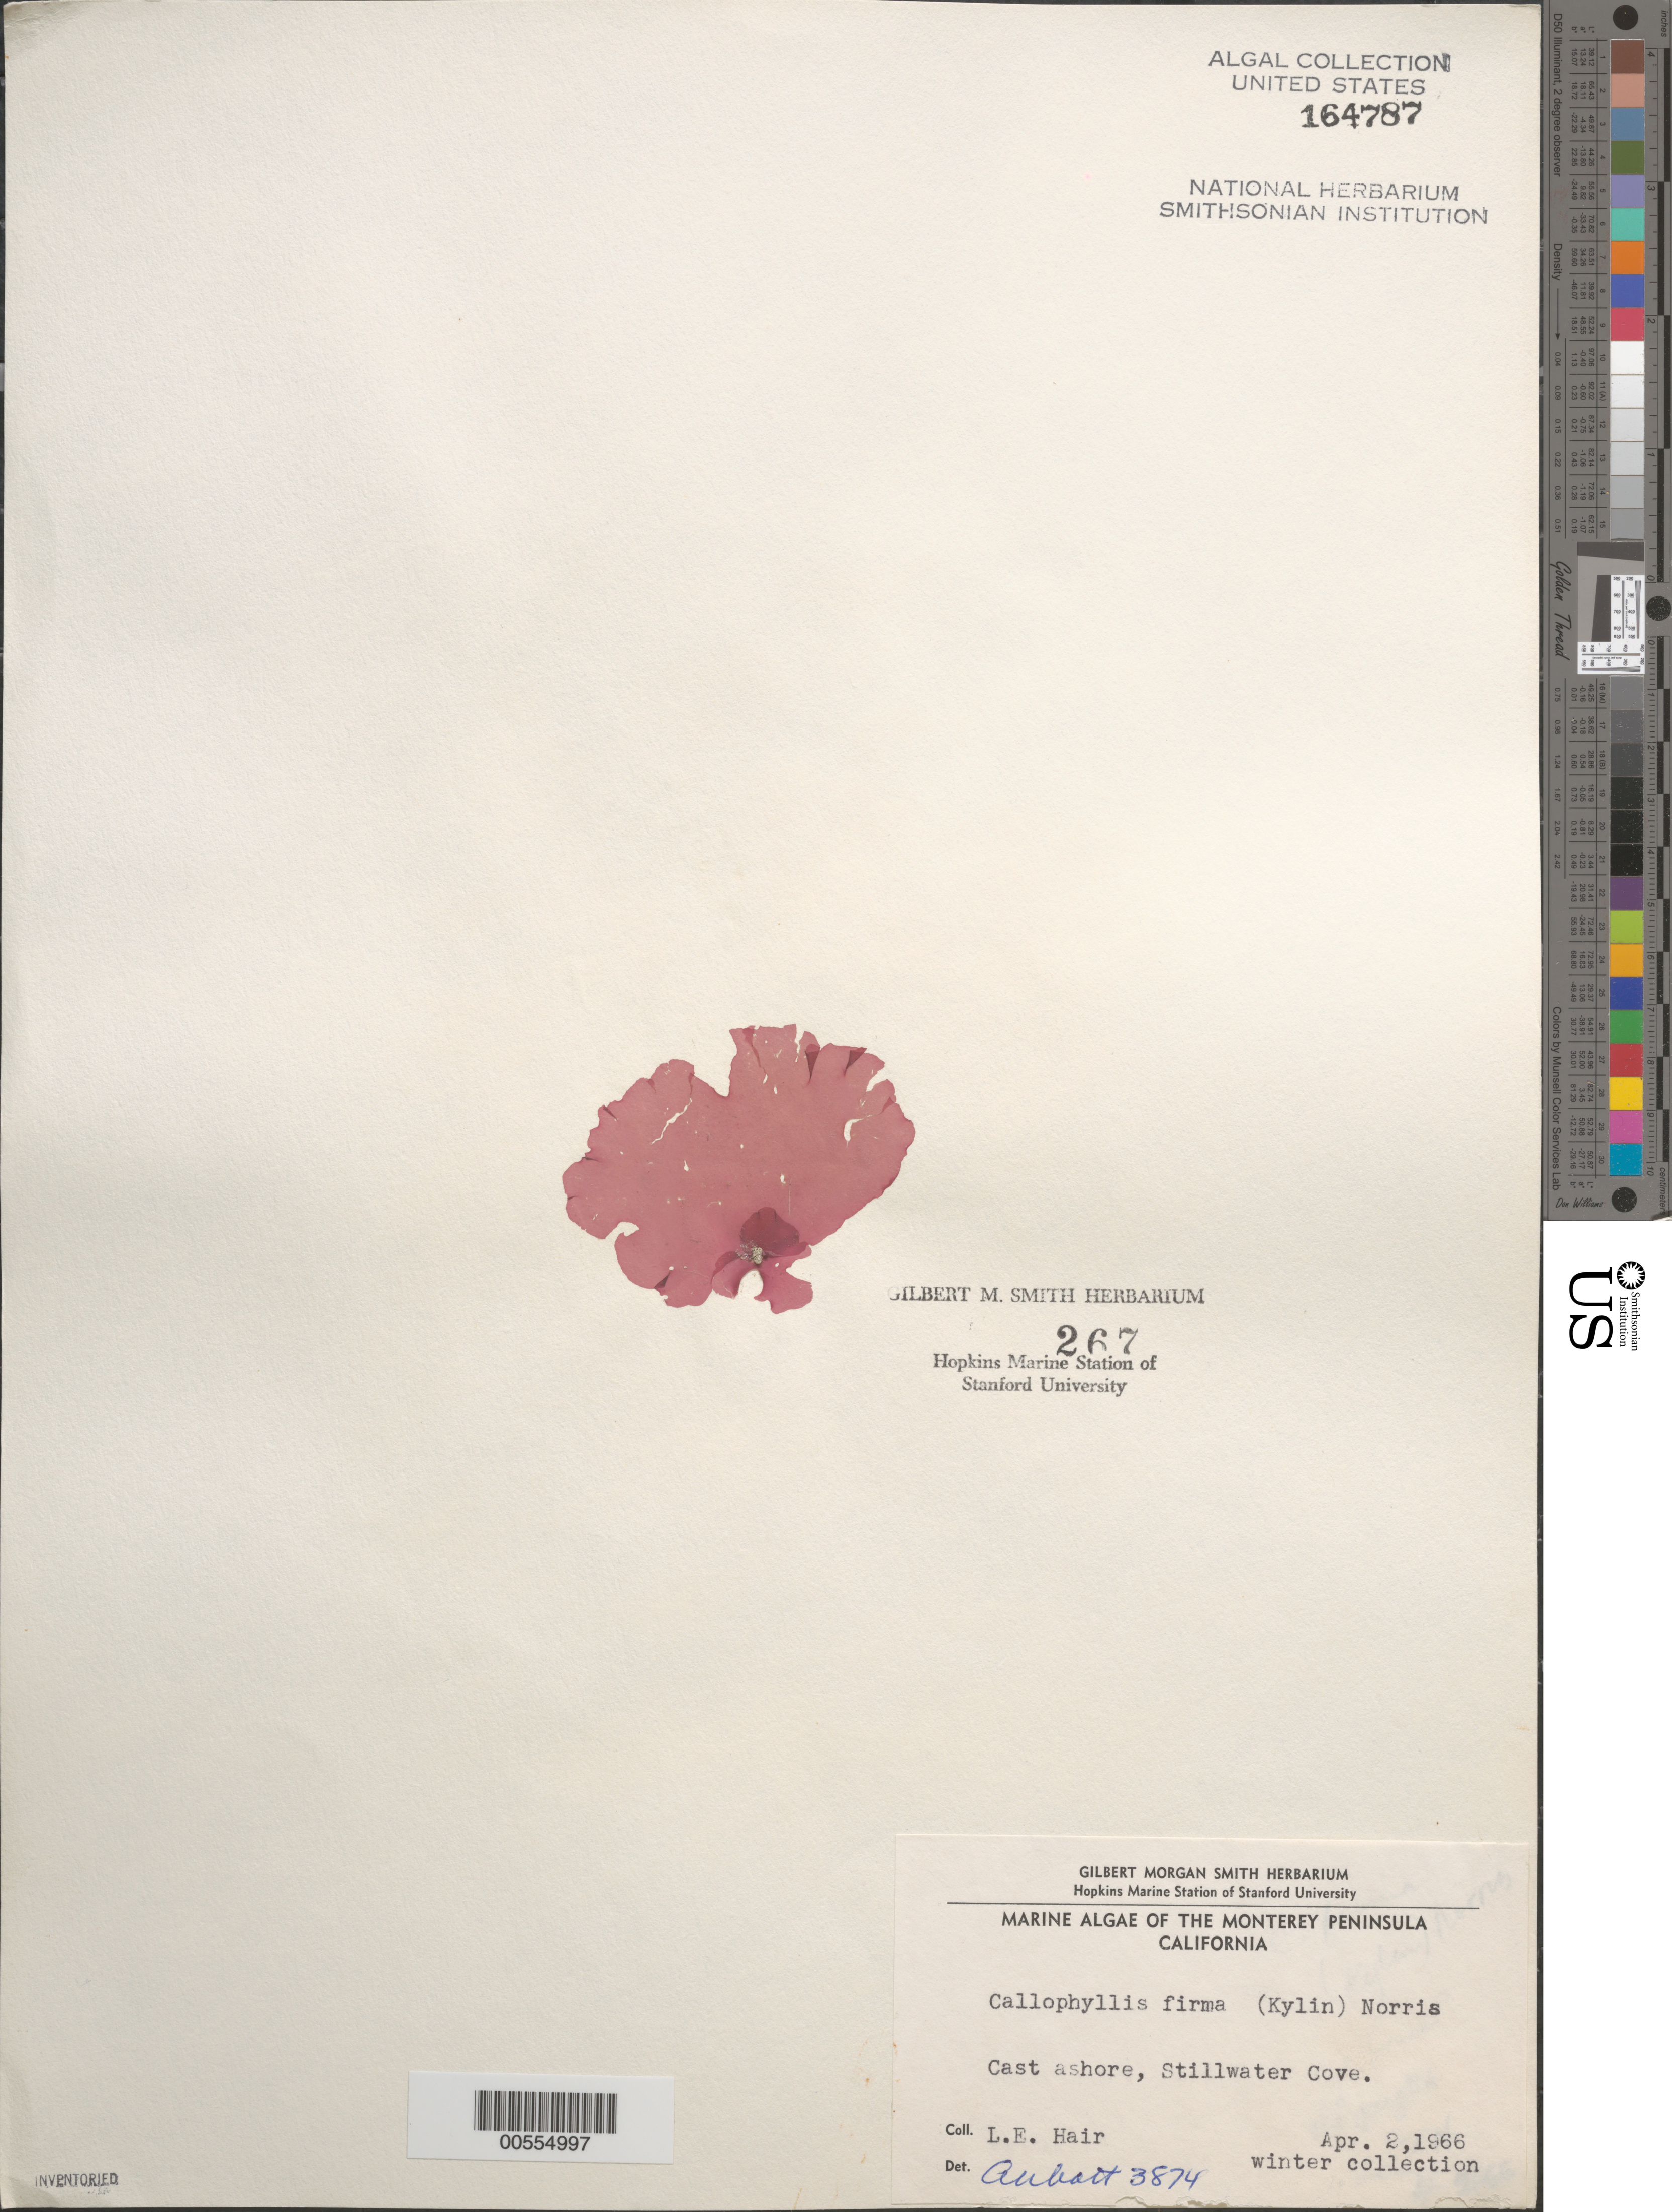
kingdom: Plantae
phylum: Rhodophyta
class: Florideophyceae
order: Gigartinales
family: Kallymeniaceae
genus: Salishia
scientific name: Salishia firma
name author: (Kylin) Clarkston & G.W. Saunders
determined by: Algae name updating Project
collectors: L. Hair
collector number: IAA 3874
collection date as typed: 02 Apr 1966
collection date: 1966-04-02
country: United States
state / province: California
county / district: Monterey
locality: Stillwater Cove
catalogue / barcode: US 164787